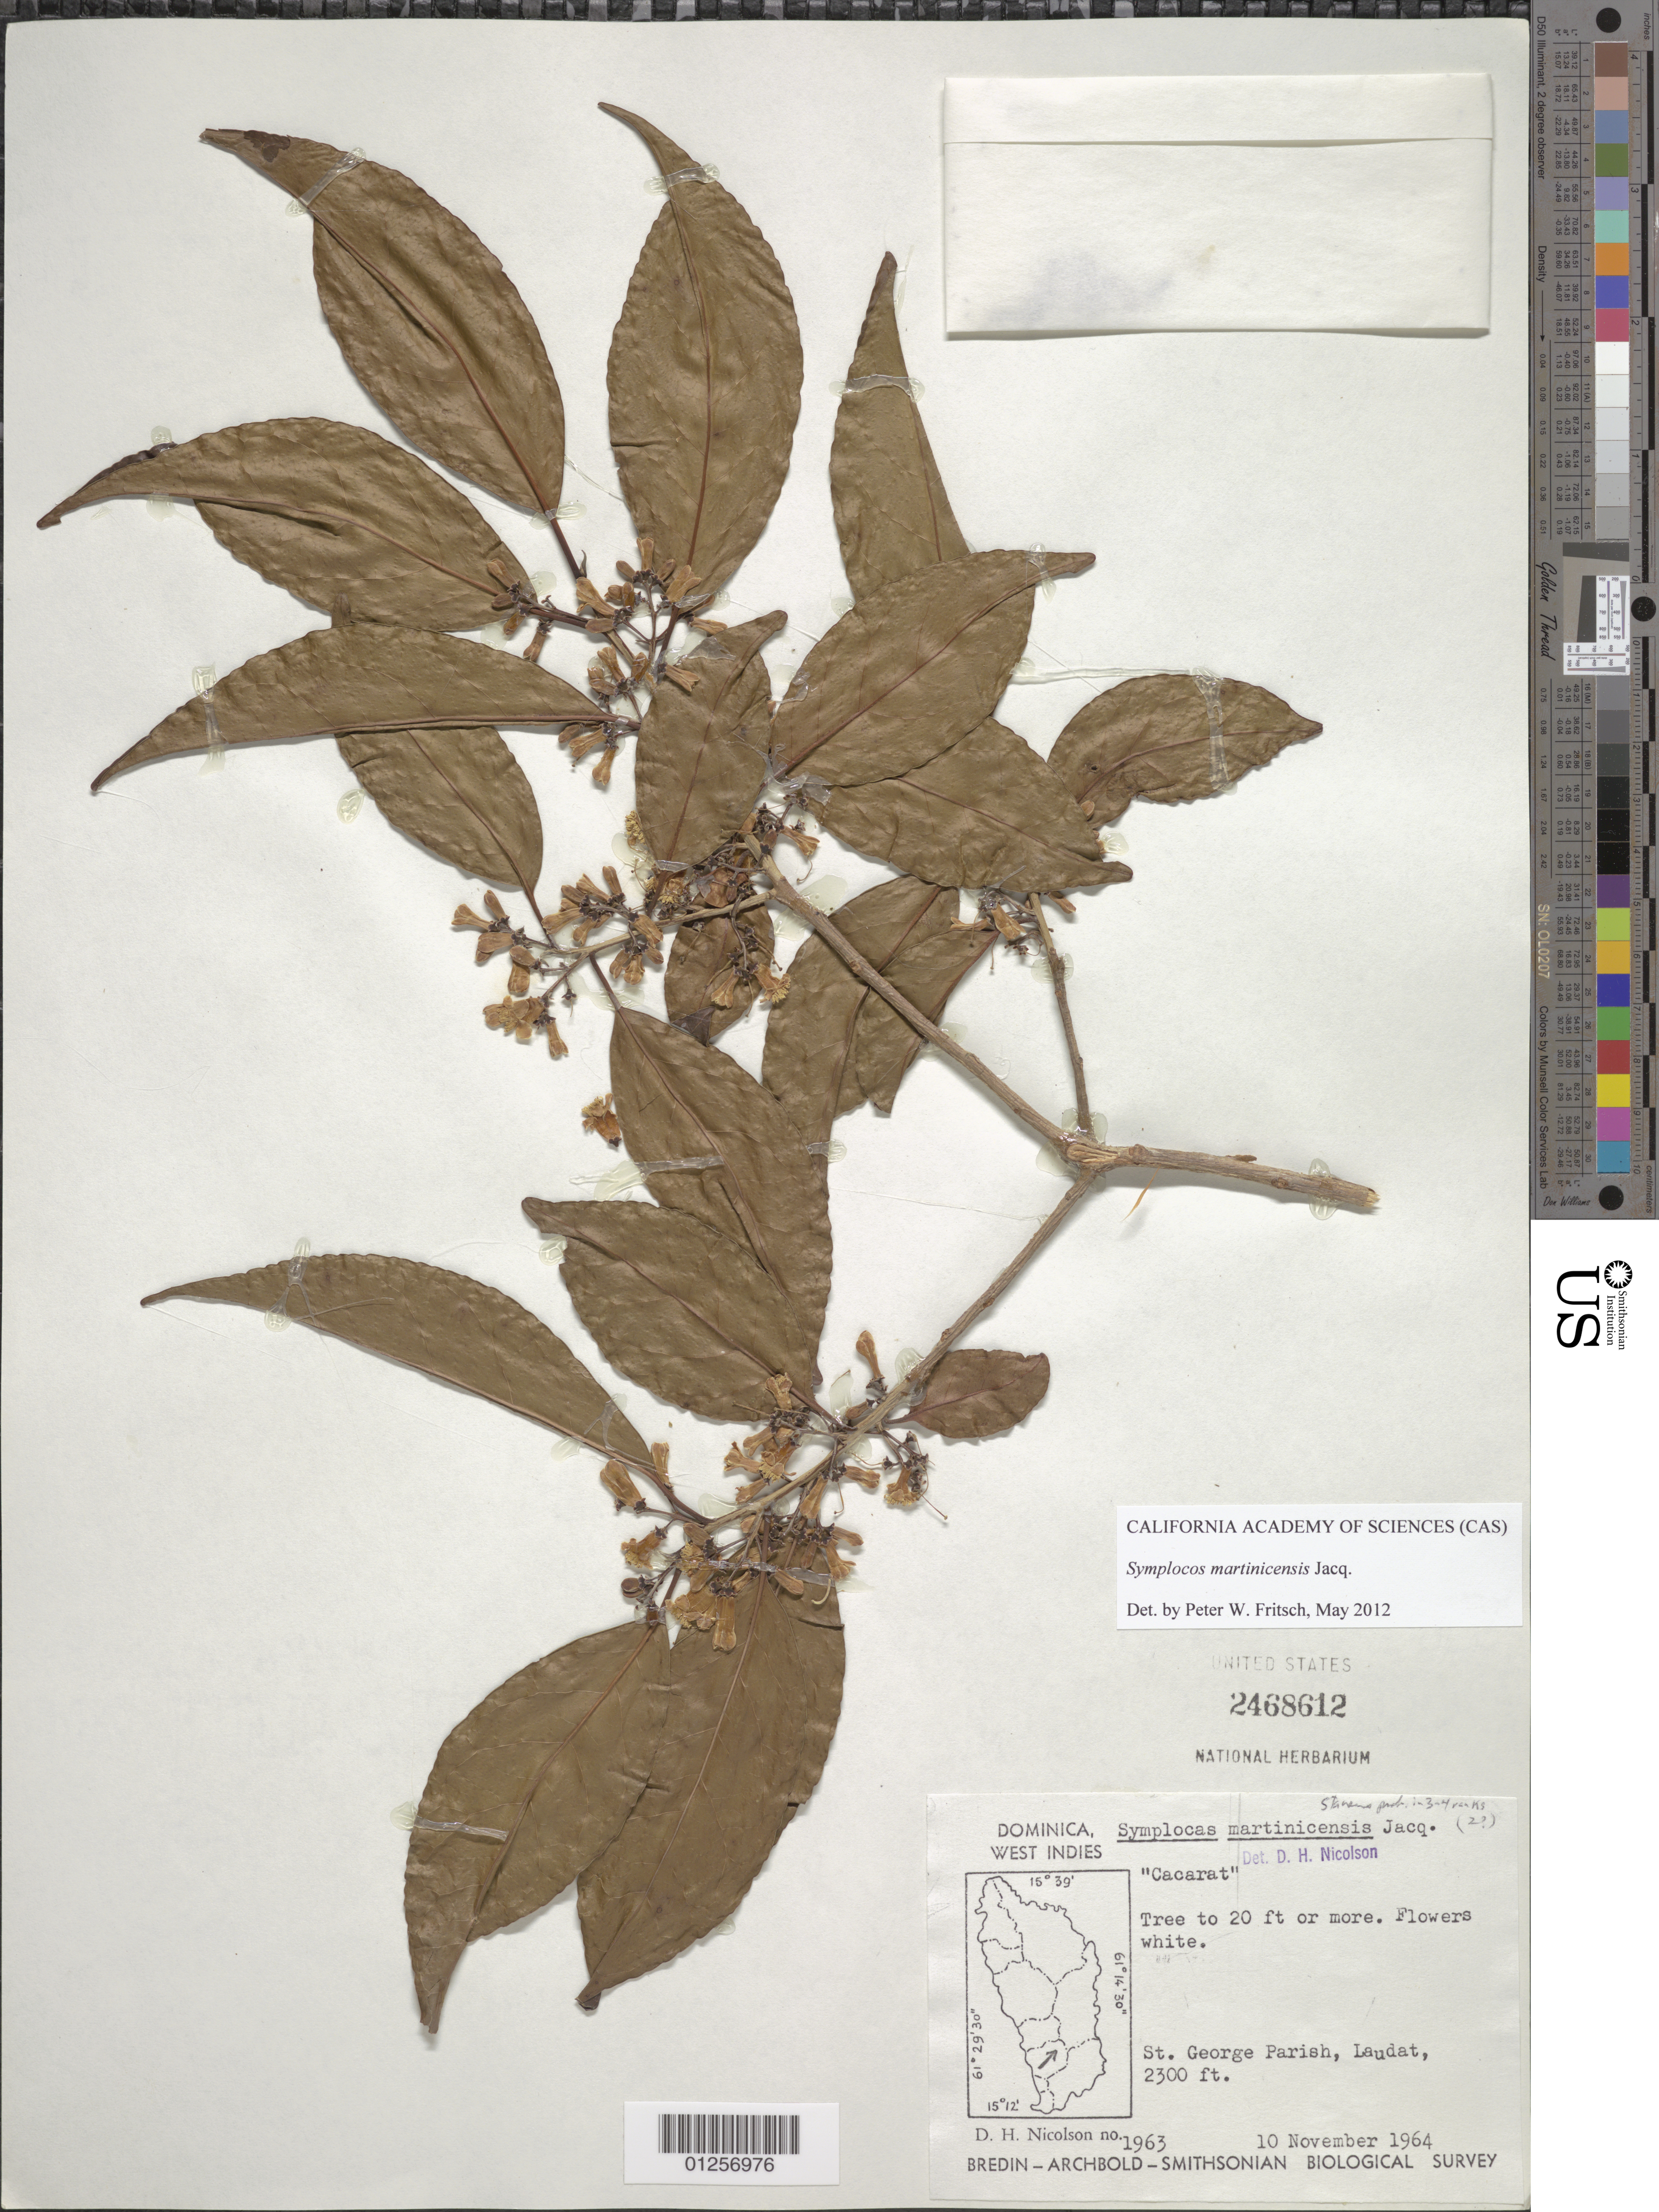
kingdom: Plantae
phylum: Tracheophyta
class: Magnoliopsida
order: Ericales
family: Symplocaceae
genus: Symplocos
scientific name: Symplocos martinicensis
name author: Jacq.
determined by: Fritsch, Peter W.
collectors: D. H. Nicolson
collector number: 1963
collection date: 1964-11-10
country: Dominica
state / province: St. George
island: Dominica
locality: Laudat.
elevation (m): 701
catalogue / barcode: US 2468612